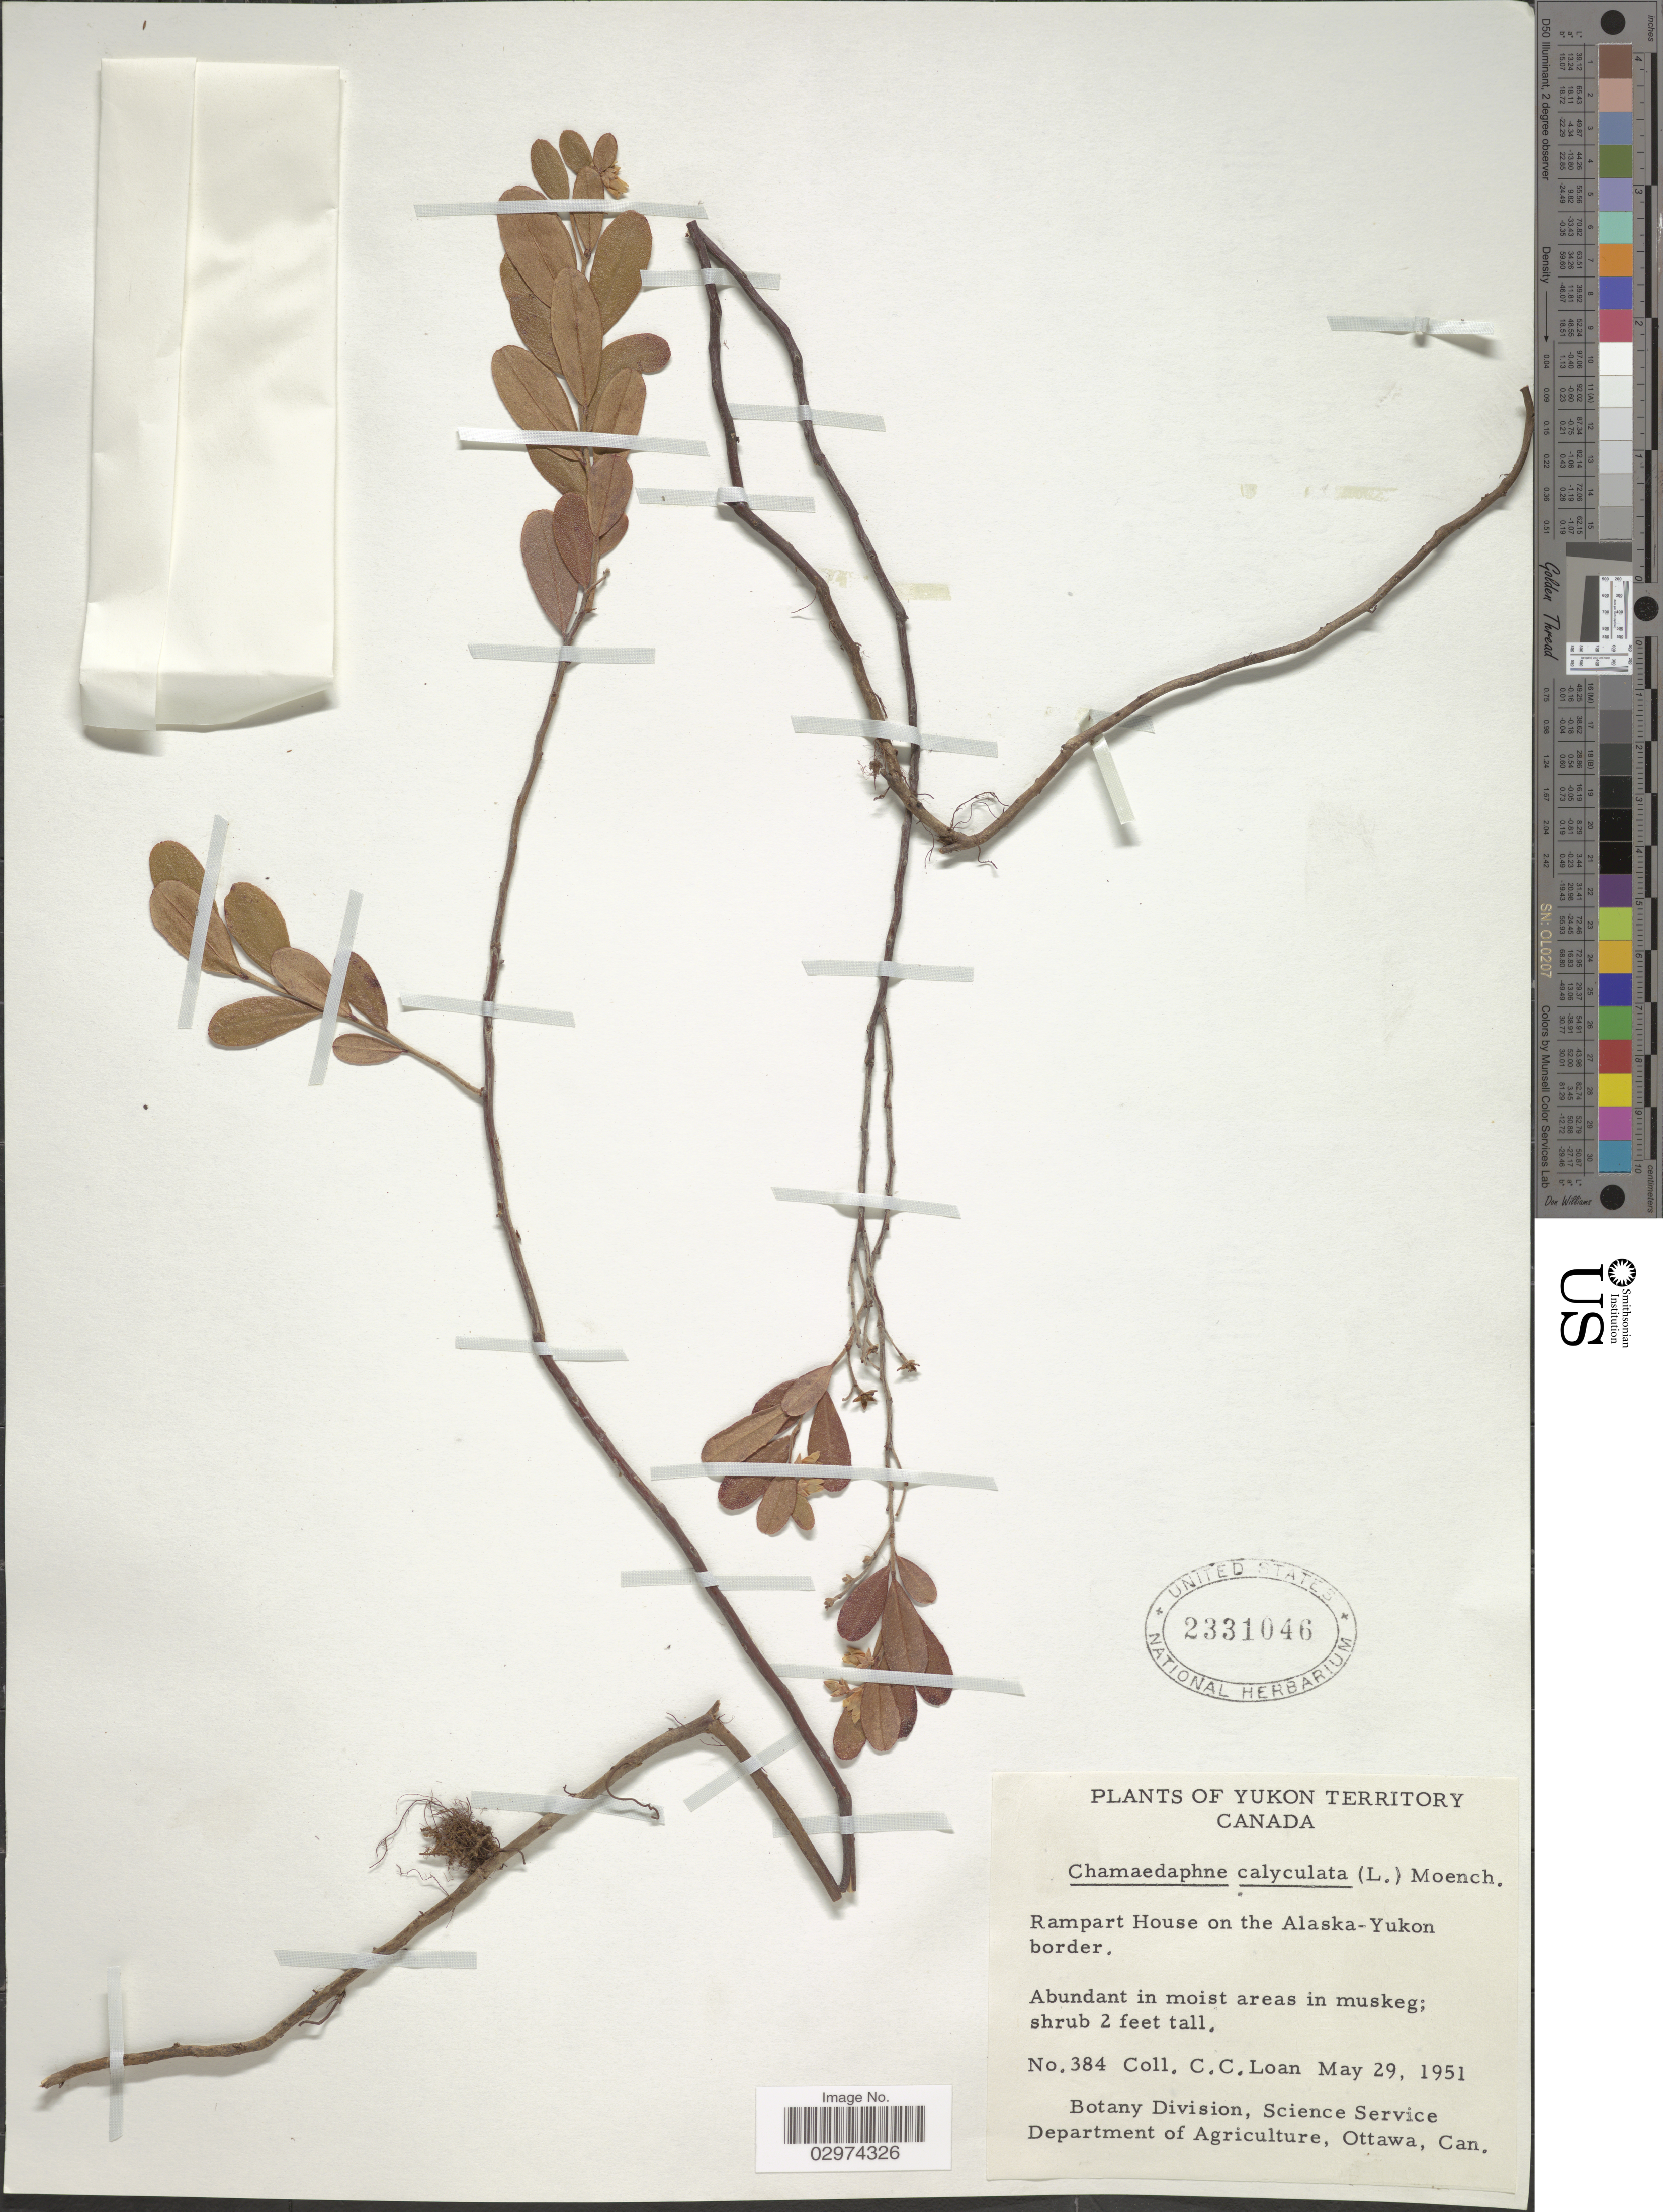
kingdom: Plantae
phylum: Tracheophyta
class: Magnoliopsida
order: Ericales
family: Ericaceae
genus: Chamaedaphne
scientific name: Chamaedaphne calyculata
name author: (L.) Moench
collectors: C. Loan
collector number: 384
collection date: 1951-05-29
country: Canada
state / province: Yukon Territory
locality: Rampart House on the Alaska-Yukon border.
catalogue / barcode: US 2331046